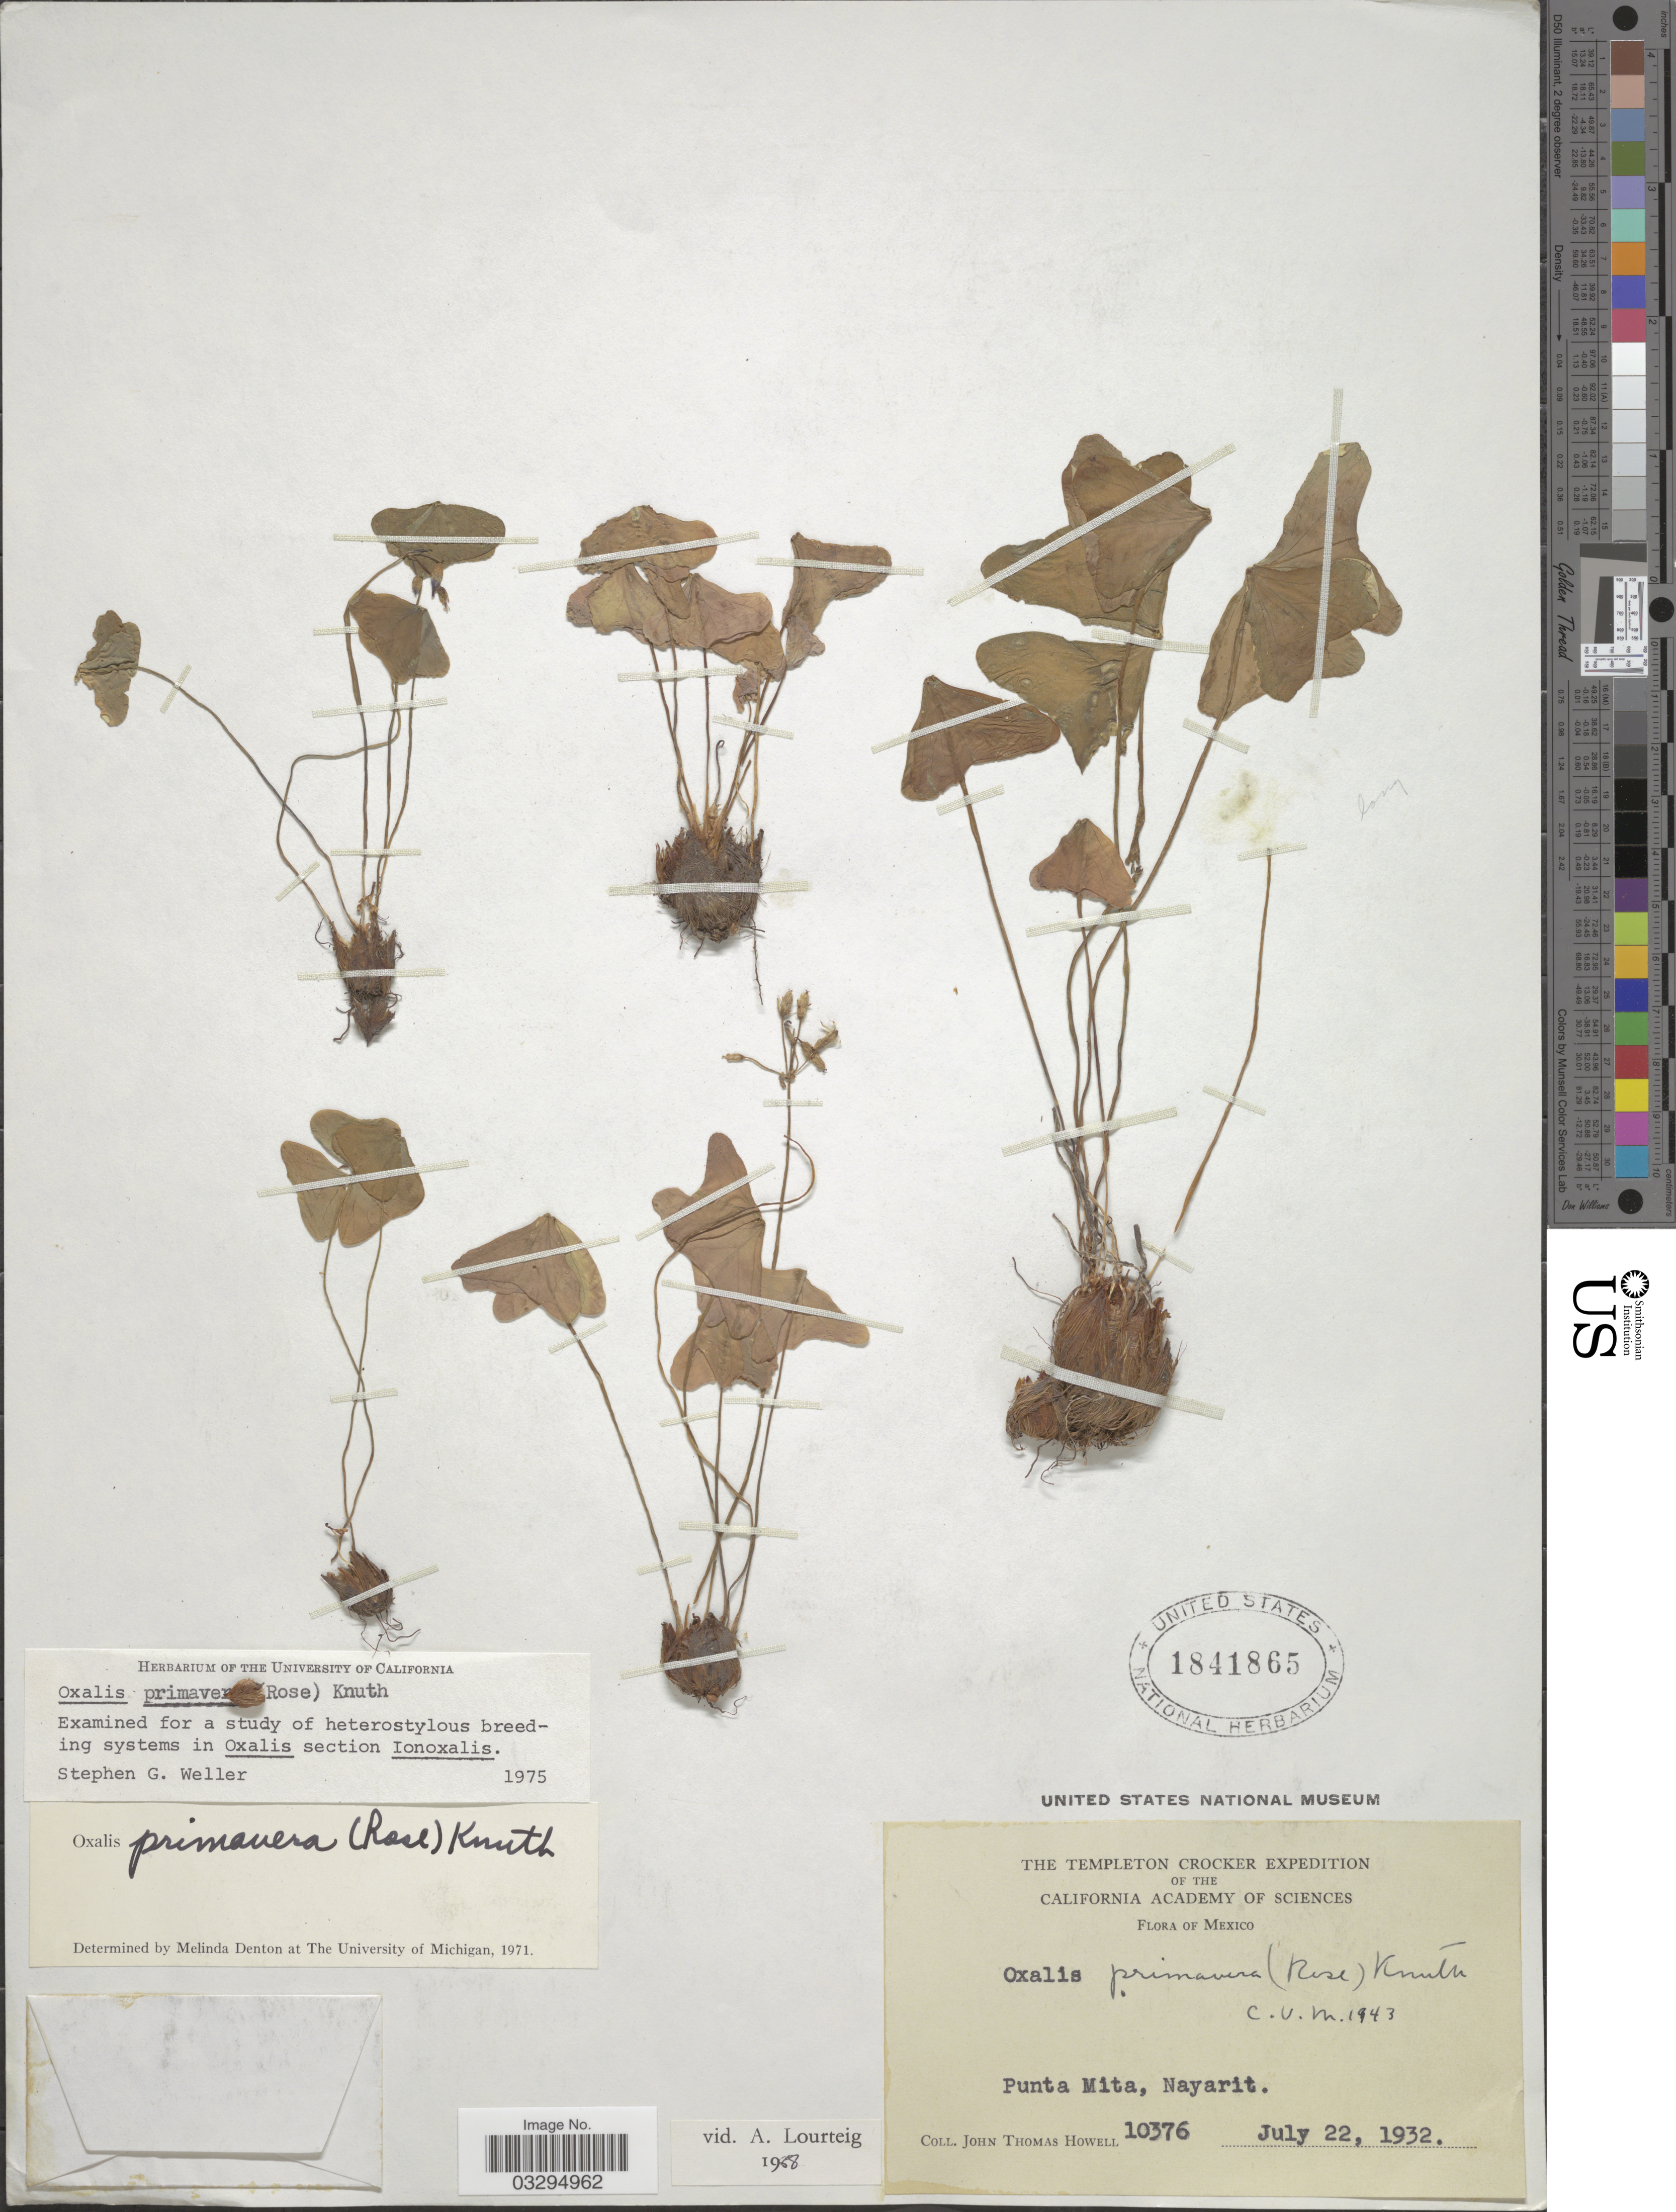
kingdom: Plantae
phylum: Tracheophyta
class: Magnoliopsida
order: Oxalidales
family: Oxalidaceae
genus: Oxalis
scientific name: Oxalis primavera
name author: (Rose) R. Knuth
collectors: J. T. Howell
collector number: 10376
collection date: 1932-07-22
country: Mexico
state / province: Nayarit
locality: Punta Mita.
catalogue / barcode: US 1841865